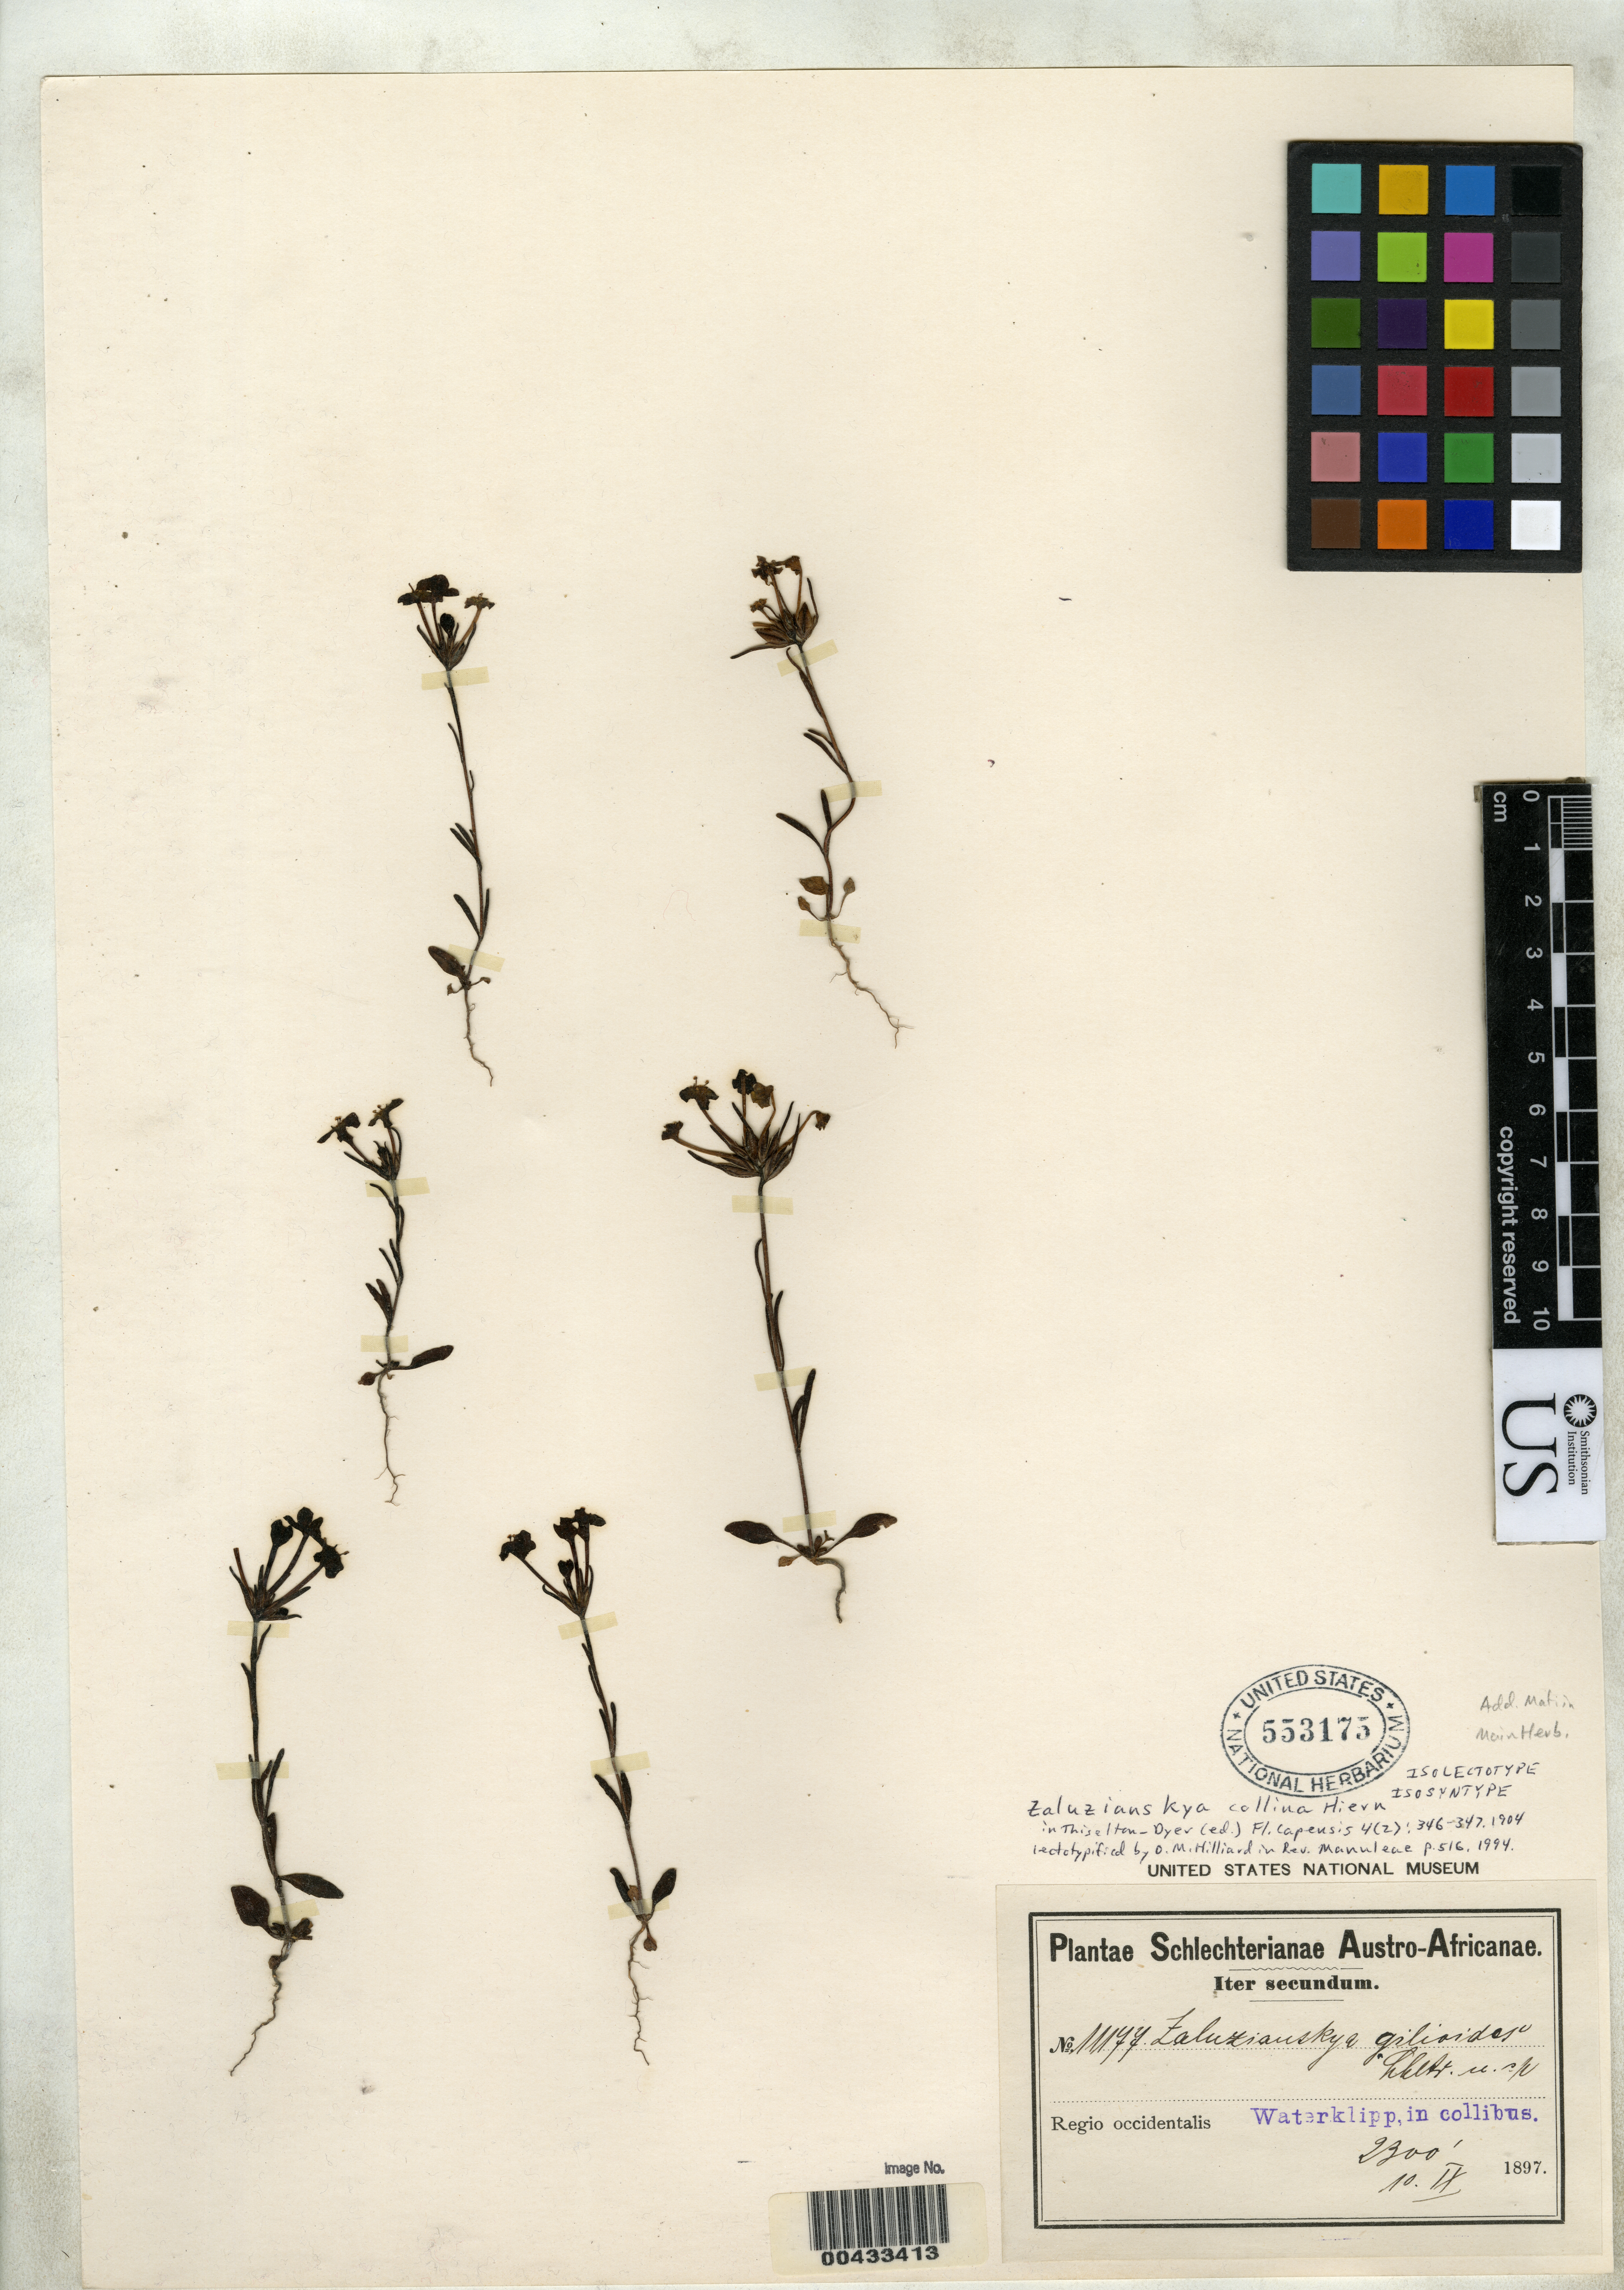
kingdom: Plantae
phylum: Tracheophyta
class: Magnoliopsida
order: Lamiales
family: Scrophulariaceae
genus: Zaluzianskya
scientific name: Zaluzianskya collina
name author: Hiern in Dyer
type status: Isolectotype; Isosyntype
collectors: F. R. R. Schlechter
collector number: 11177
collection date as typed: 10 Sep 1897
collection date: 1897-09-10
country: South Africa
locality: Waterklipp, in Collibus, regio occidentalis.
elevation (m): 701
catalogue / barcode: US 553175